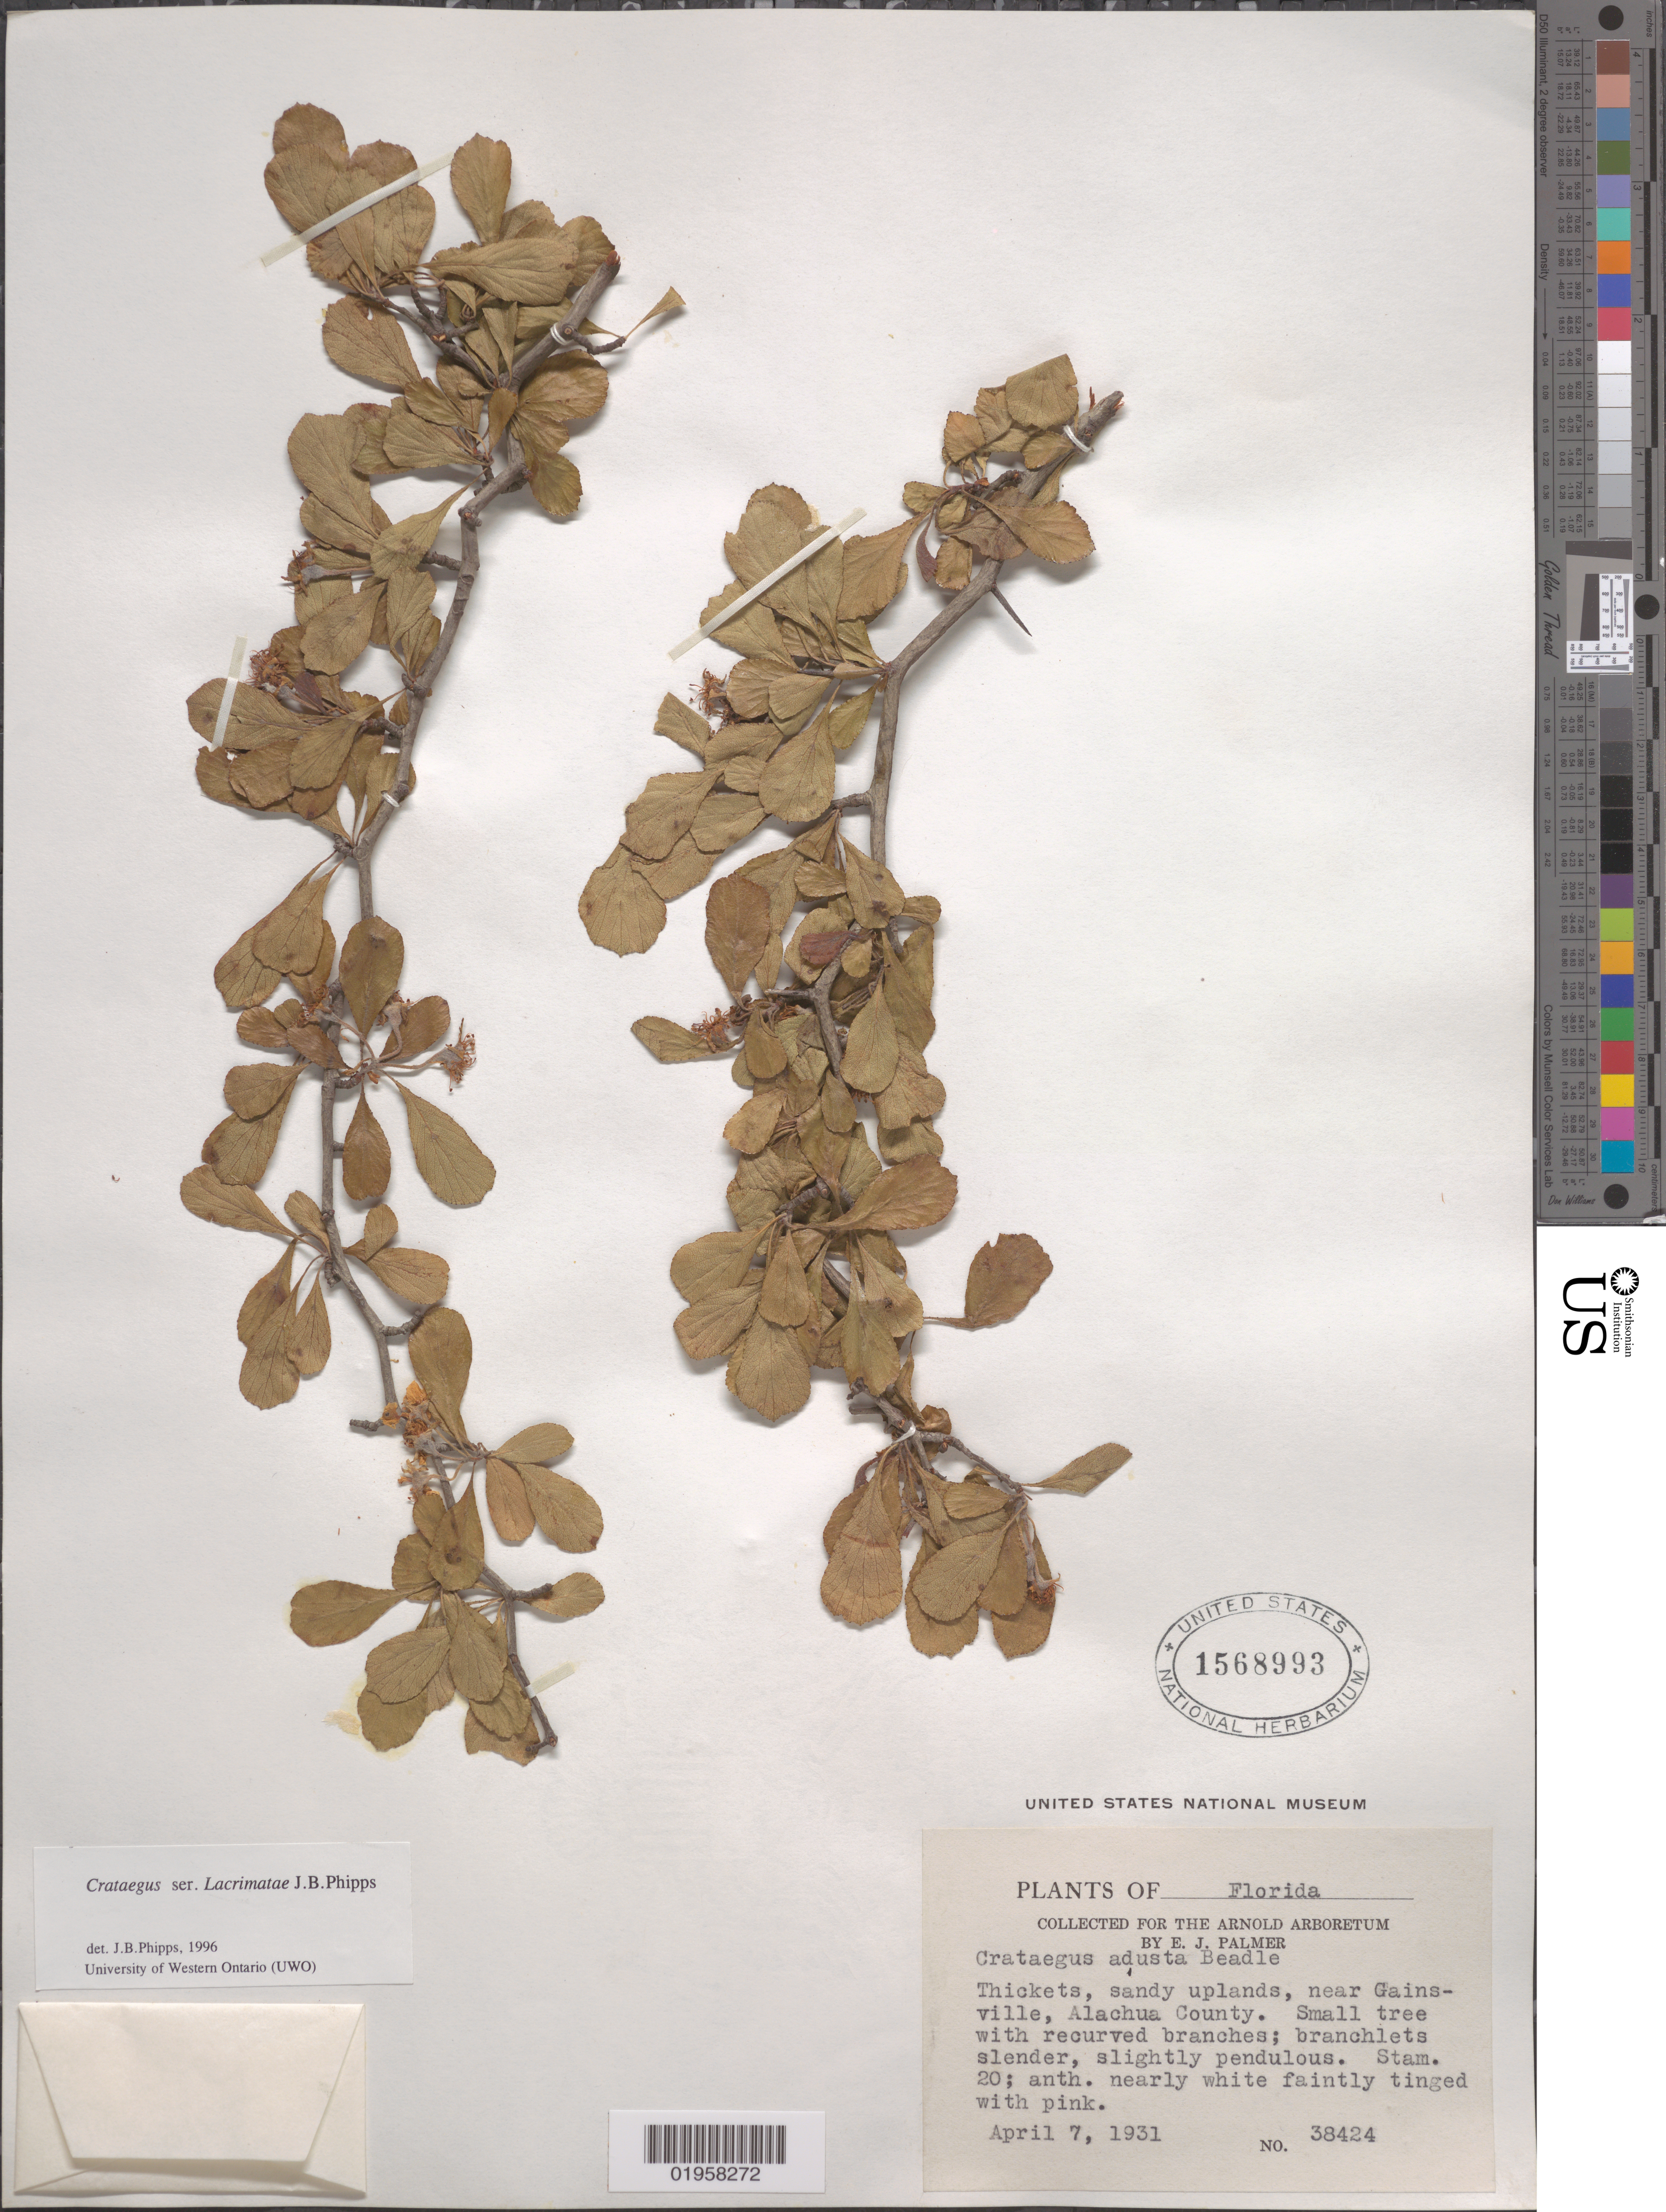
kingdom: Plantae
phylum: Tracheophyta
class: Magnoliopsida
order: Rosales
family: Rosaceae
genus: Crataegus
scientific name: Crataegus adusta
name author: Beadle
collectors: E. J. Palmer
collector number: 38424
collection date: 1931-04-07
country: United States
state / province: Florida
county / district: Alachua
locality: Gainesville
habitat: Thickets, sandy uplands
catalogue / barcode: US 1568993